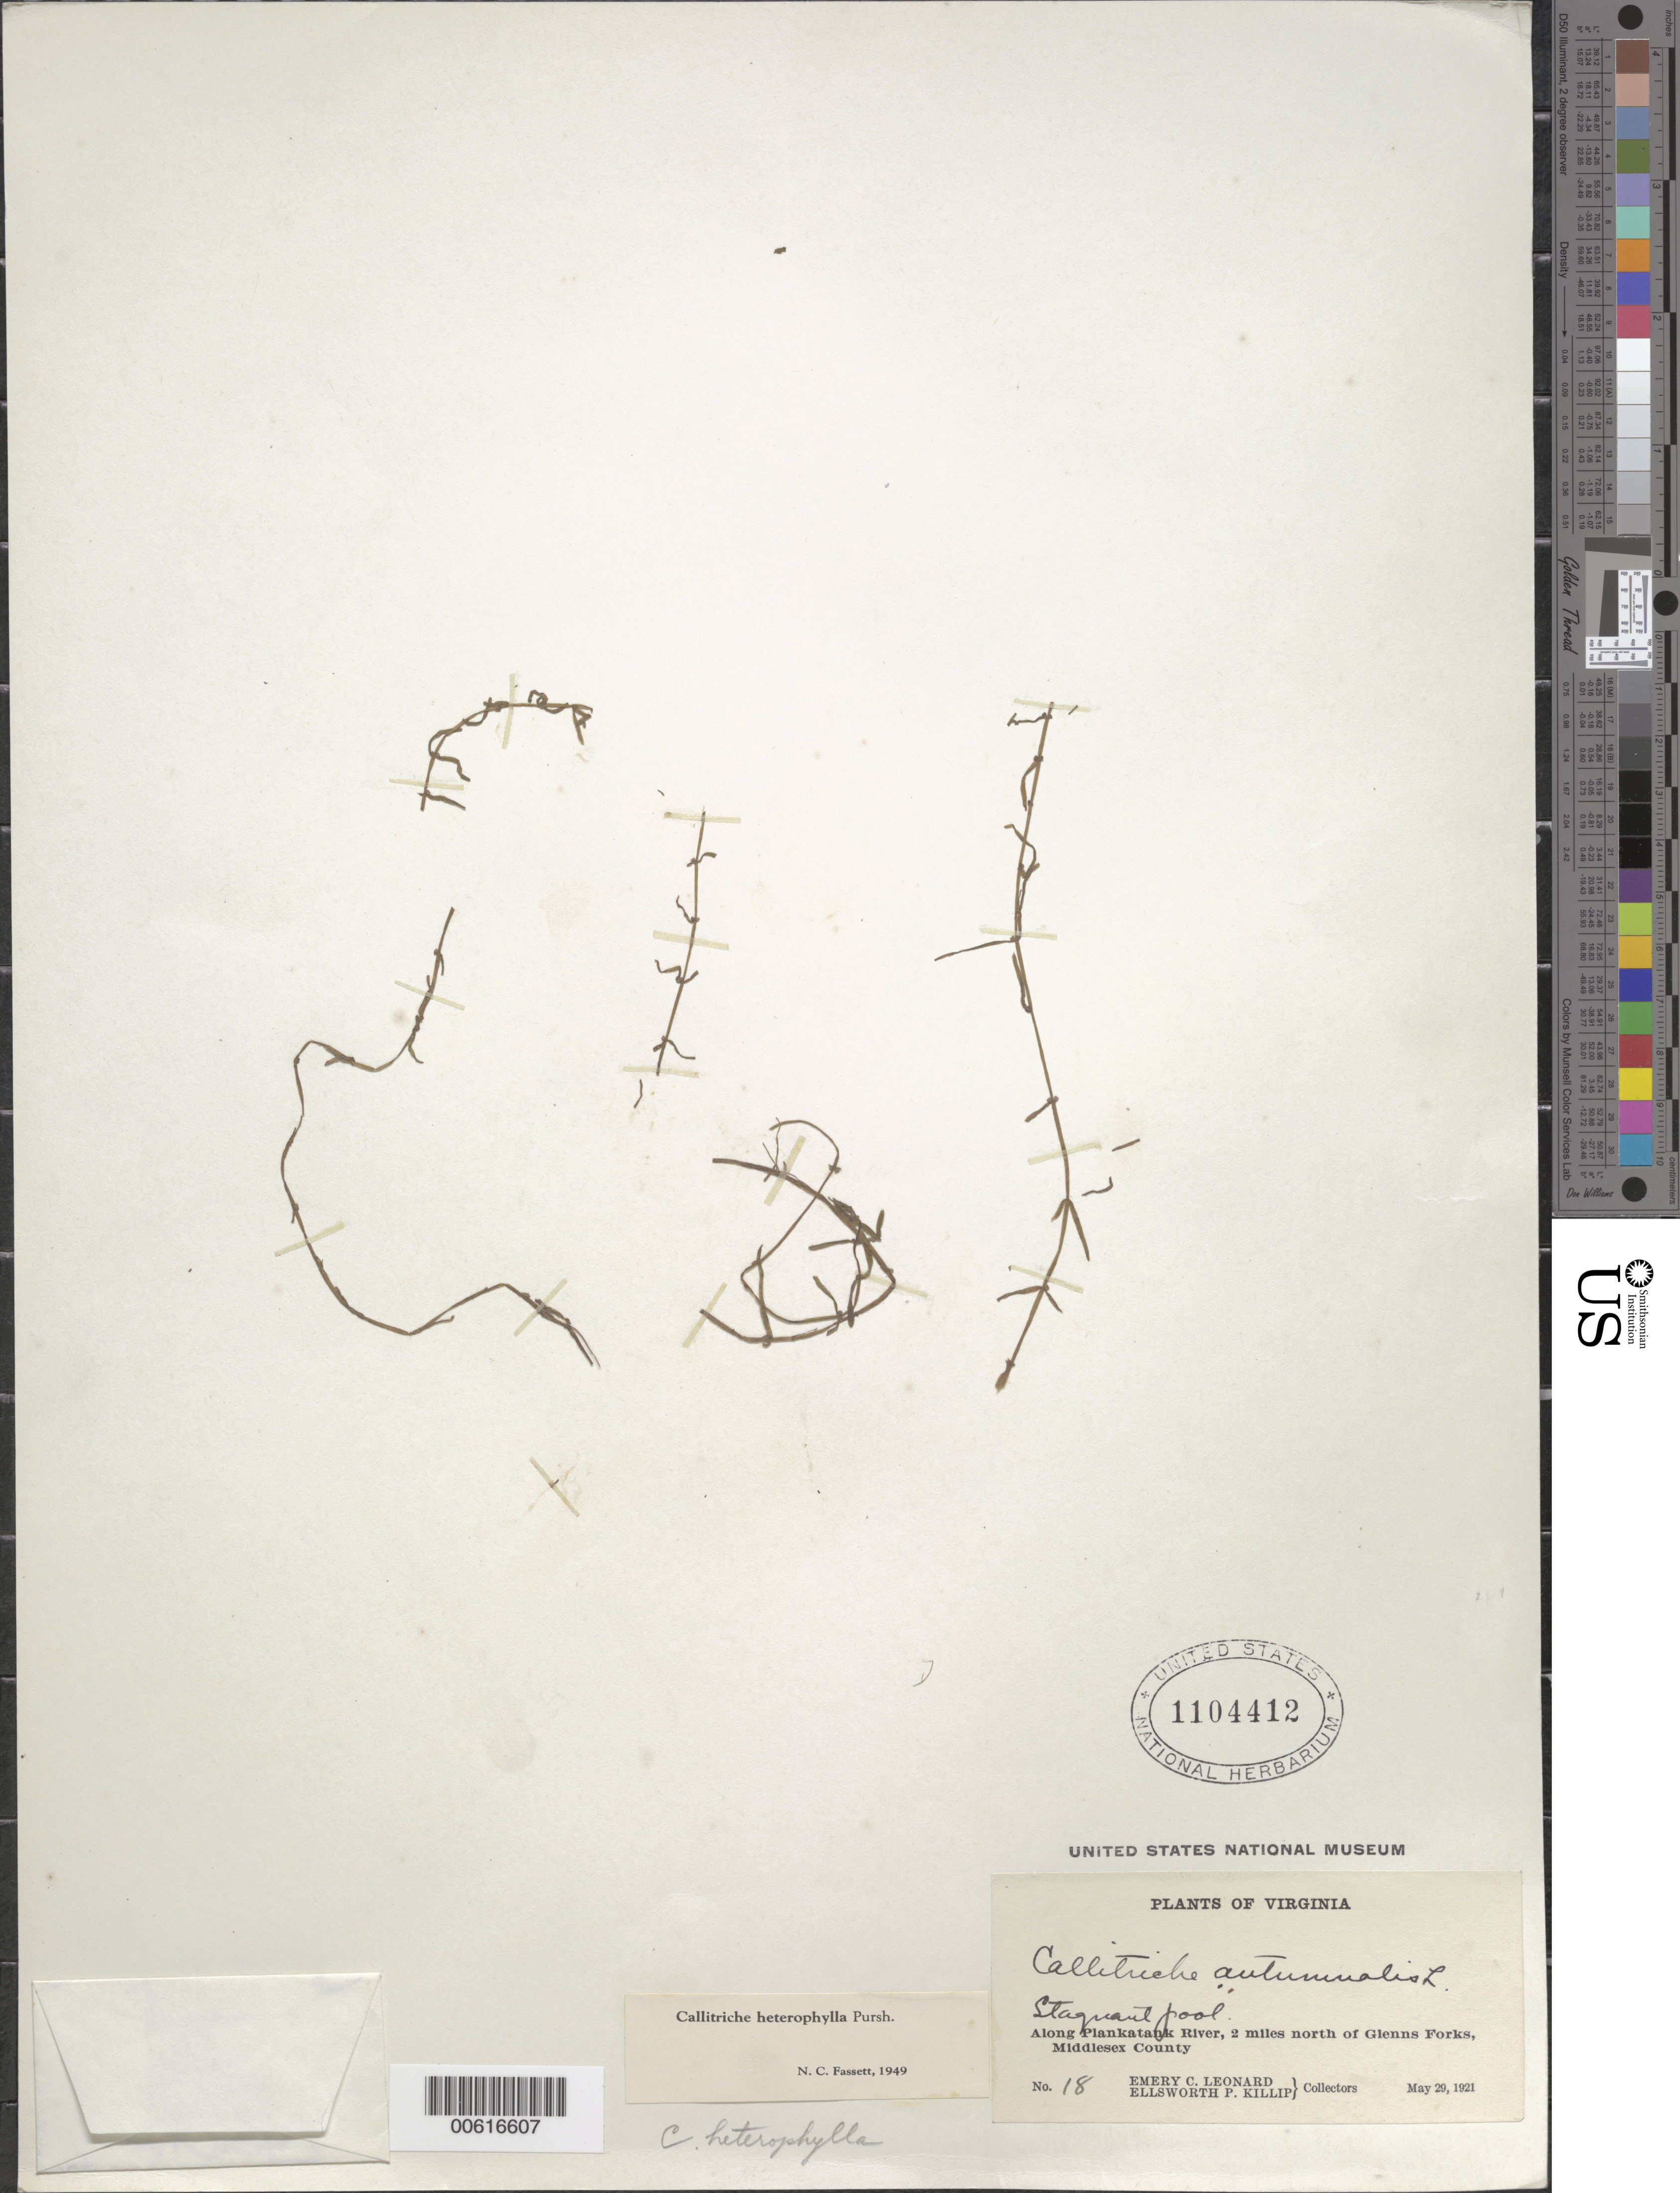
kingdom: Plantae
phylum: Tracheophyta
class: Magnoliopsida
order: Lamiales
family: Plantaginaceae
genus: Callitriche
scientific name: Callitriche heterophylla Pursh emend. Darby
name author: Pursh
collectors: E. C. Leonard & E. P. Killip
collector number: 18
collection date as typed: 29 May 1921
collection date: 1921-05-29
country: United States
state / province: Virginia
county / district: Middlesex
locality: Along Plankatank River, N of Glenns Forks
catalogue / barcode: US 1104412